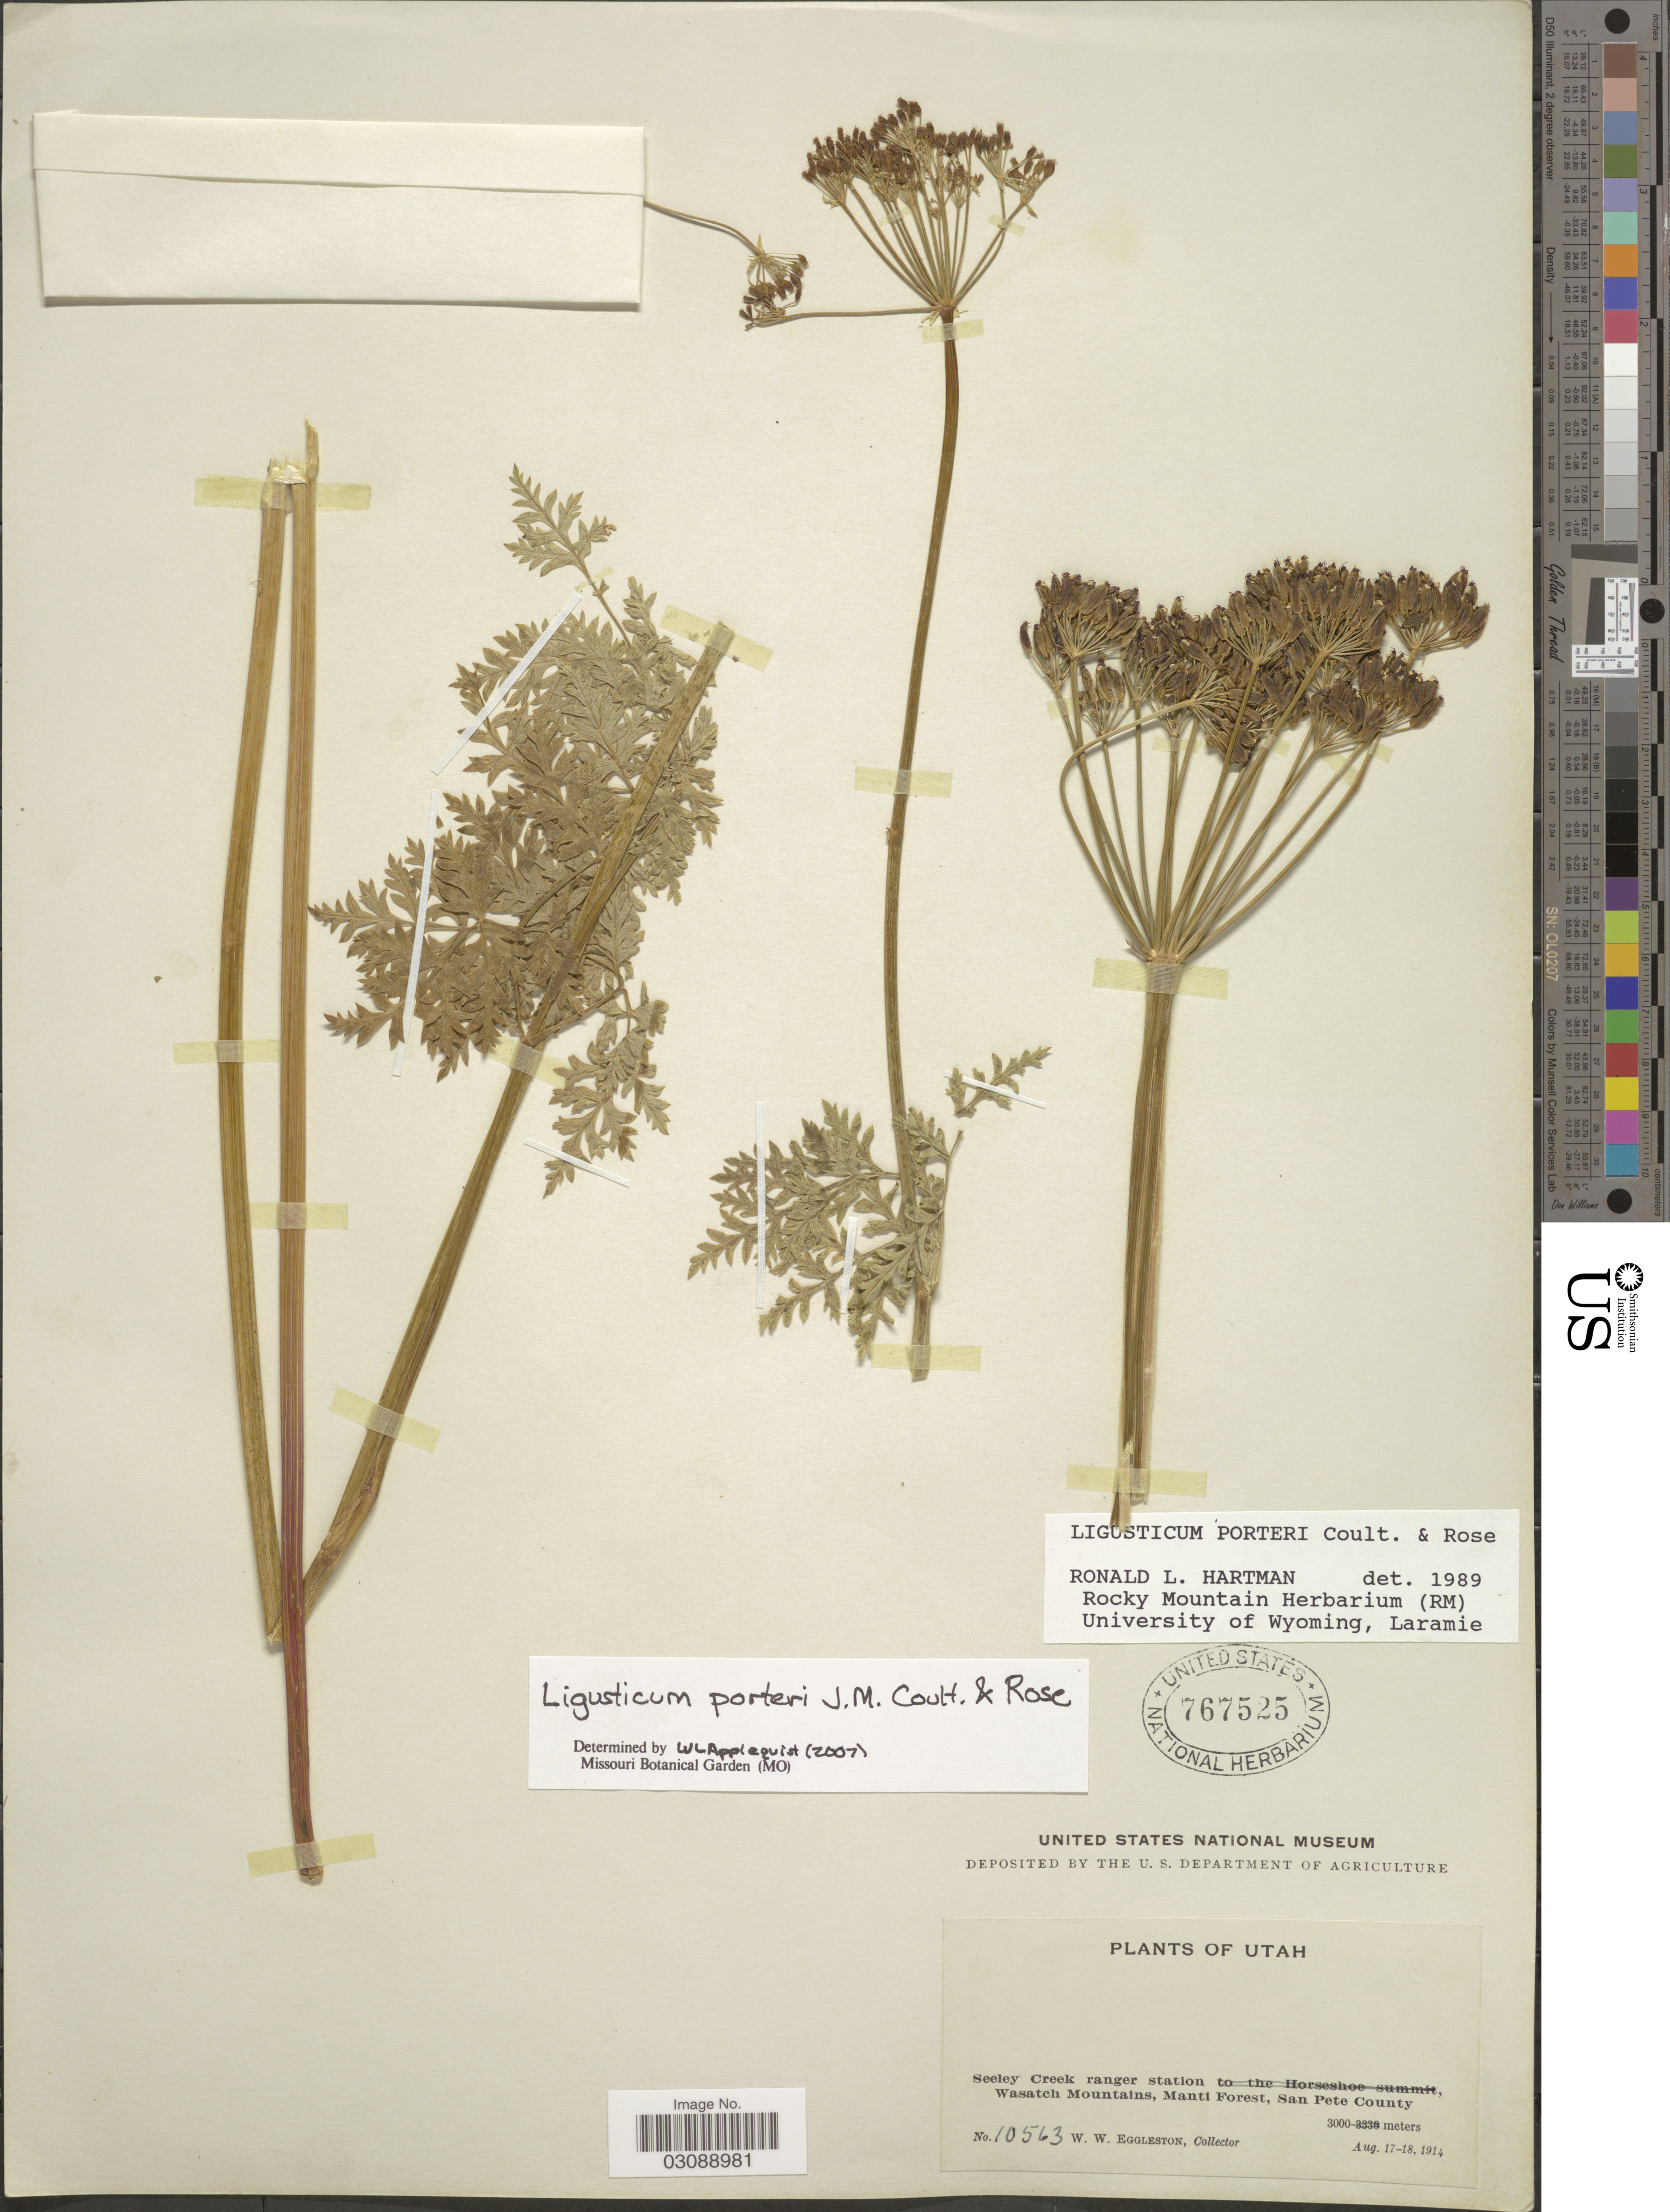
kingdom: Plantae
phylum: Tracheophyta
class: Magnoliopsida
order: Apiales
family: Apiaceae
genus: Ligusticum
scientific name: Ligusticum porteri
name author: J.M. Coult. & Rose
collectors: W. W. Eggleston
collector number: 10563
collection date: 1914-08-17/1914-08-18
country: United States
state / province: Utah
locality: Seeley Creek, ranger station Wasatch Mountains, Manti Forest, San Pete County.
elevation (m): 3000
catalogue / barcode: US 767525